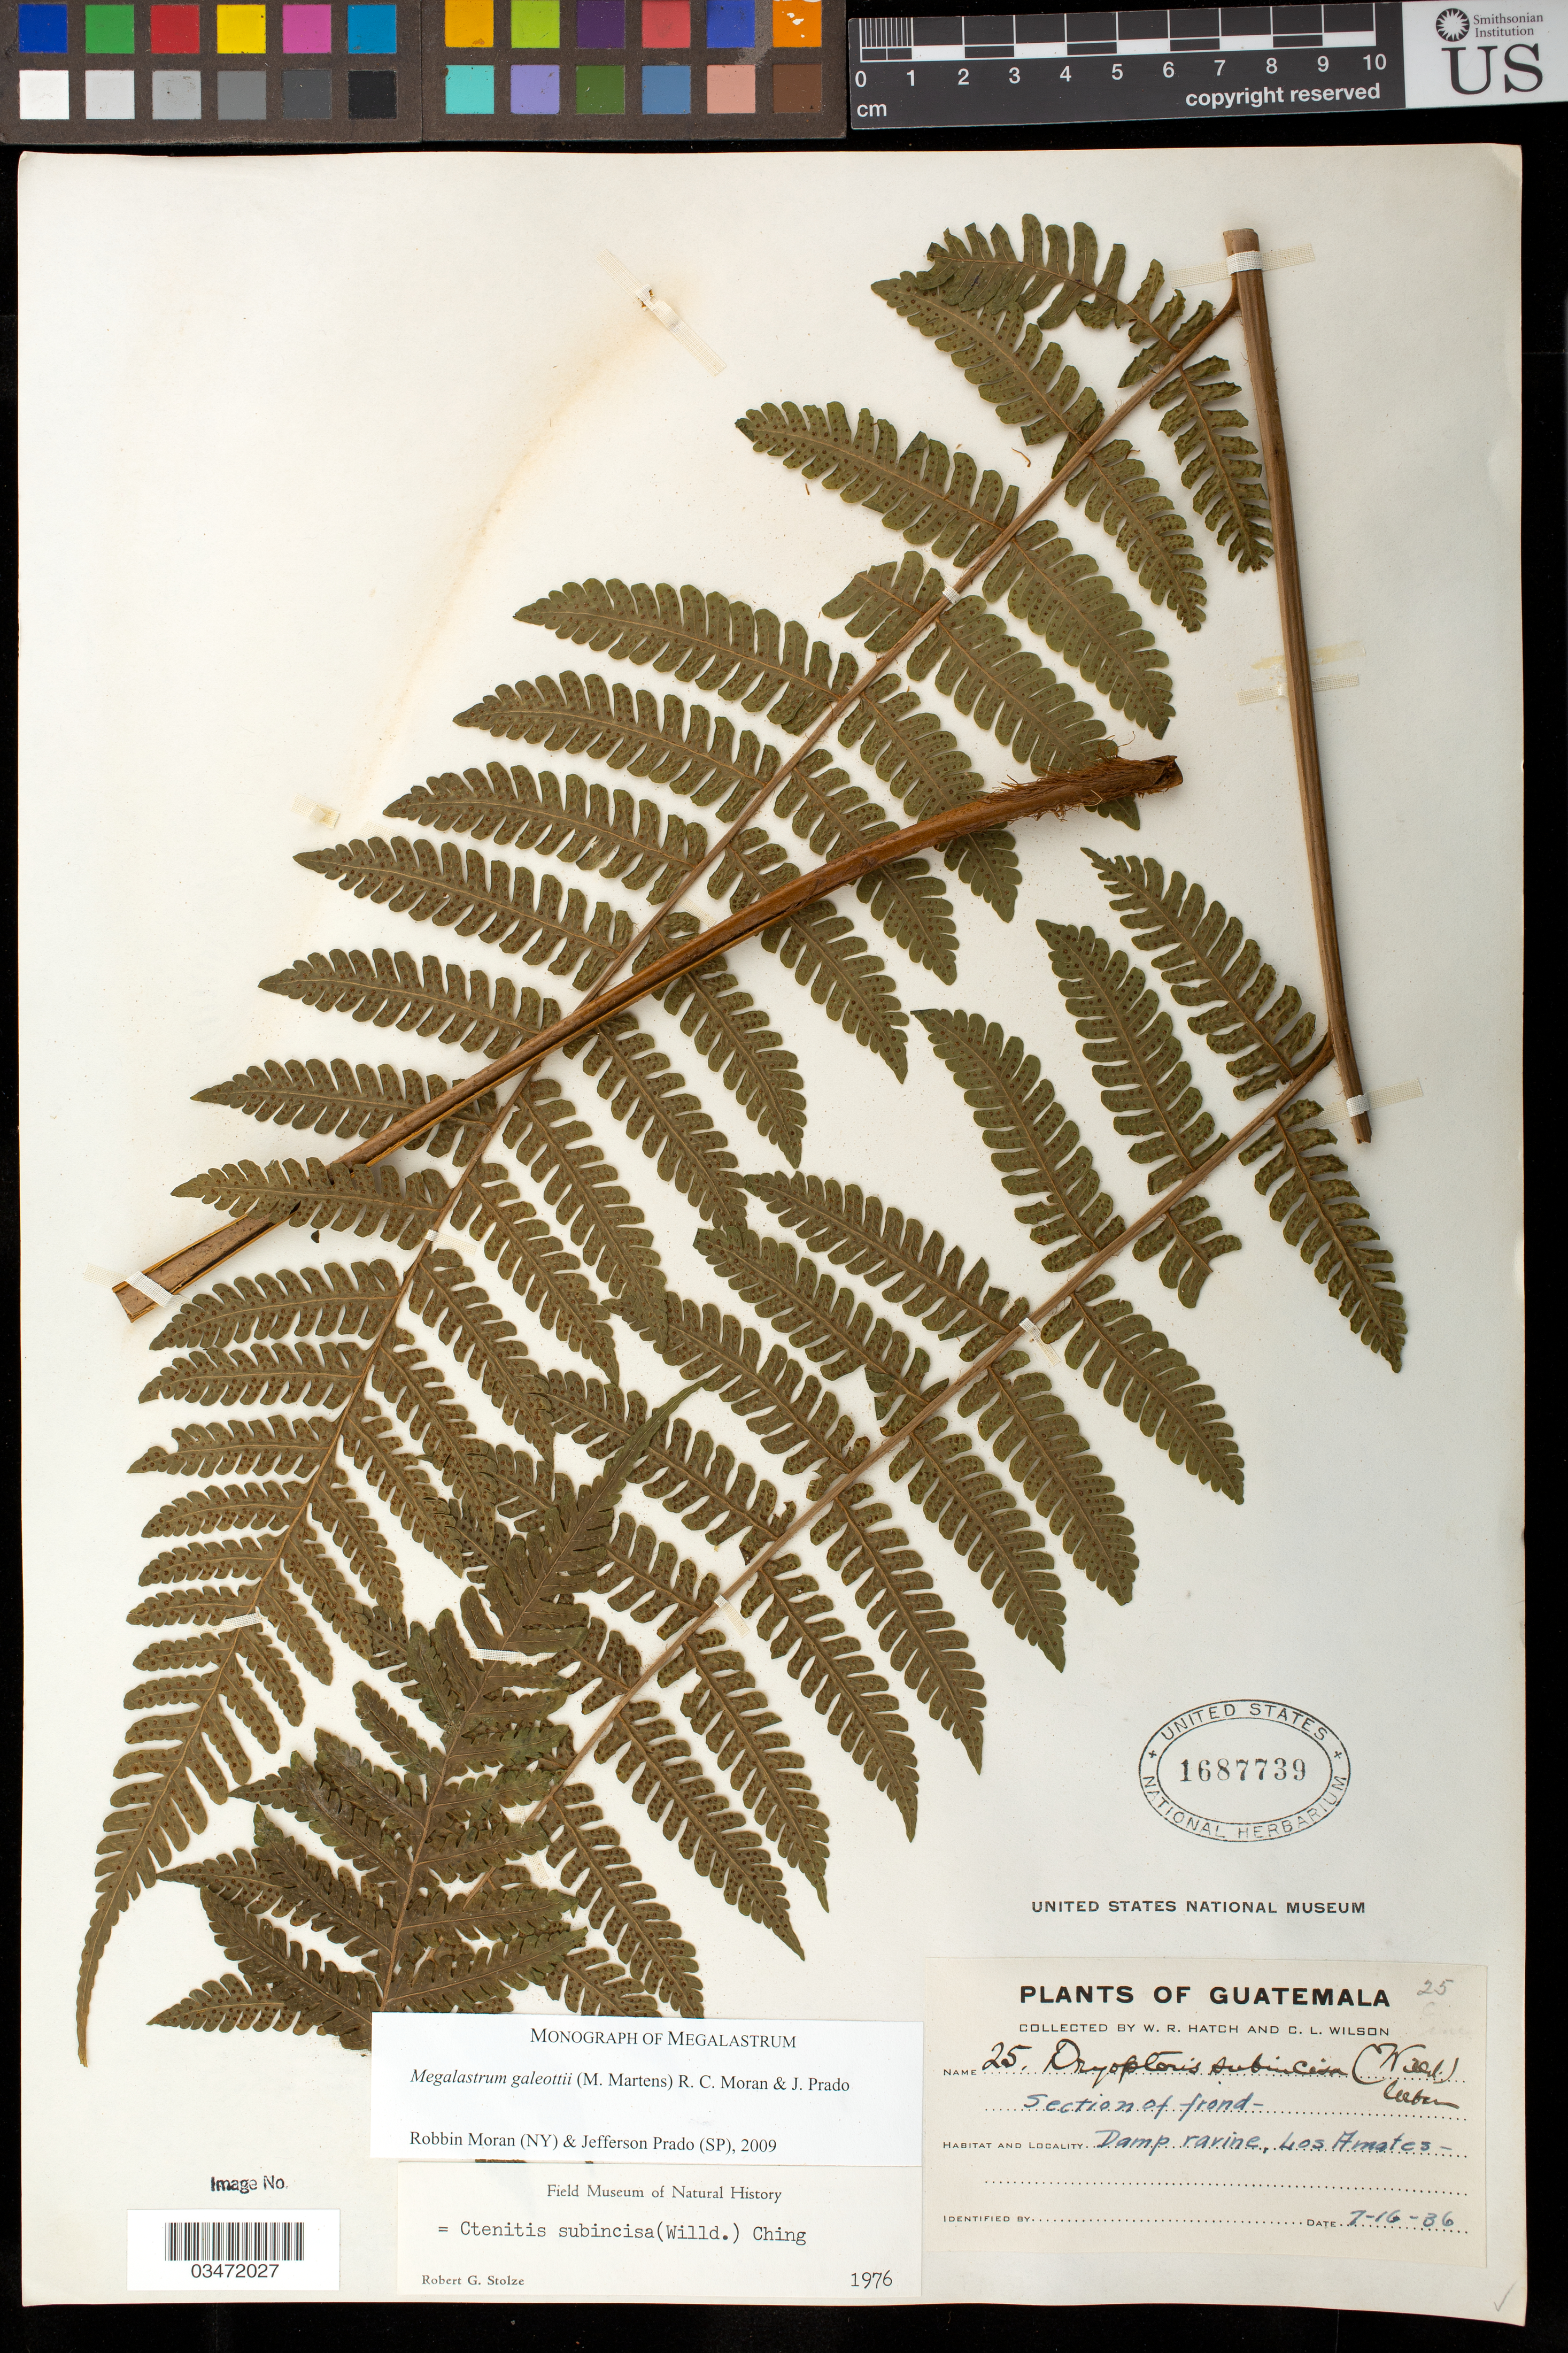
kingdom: Plantae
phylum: Tracheophyta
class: Polypodiopsida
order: Polypodiales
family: Dryopteridaceae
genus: Megalastrum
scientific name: Megalastrum galeottii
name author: (M. Martens) R.C. Moran & J. Prado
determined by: Moran, R. C.; Prado, J.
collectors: W. Hatch & C. L. Wilson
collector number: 25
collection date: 1936-07-16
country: Guatemala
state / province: Izabal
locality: Los Amates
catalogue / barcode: US 1687739